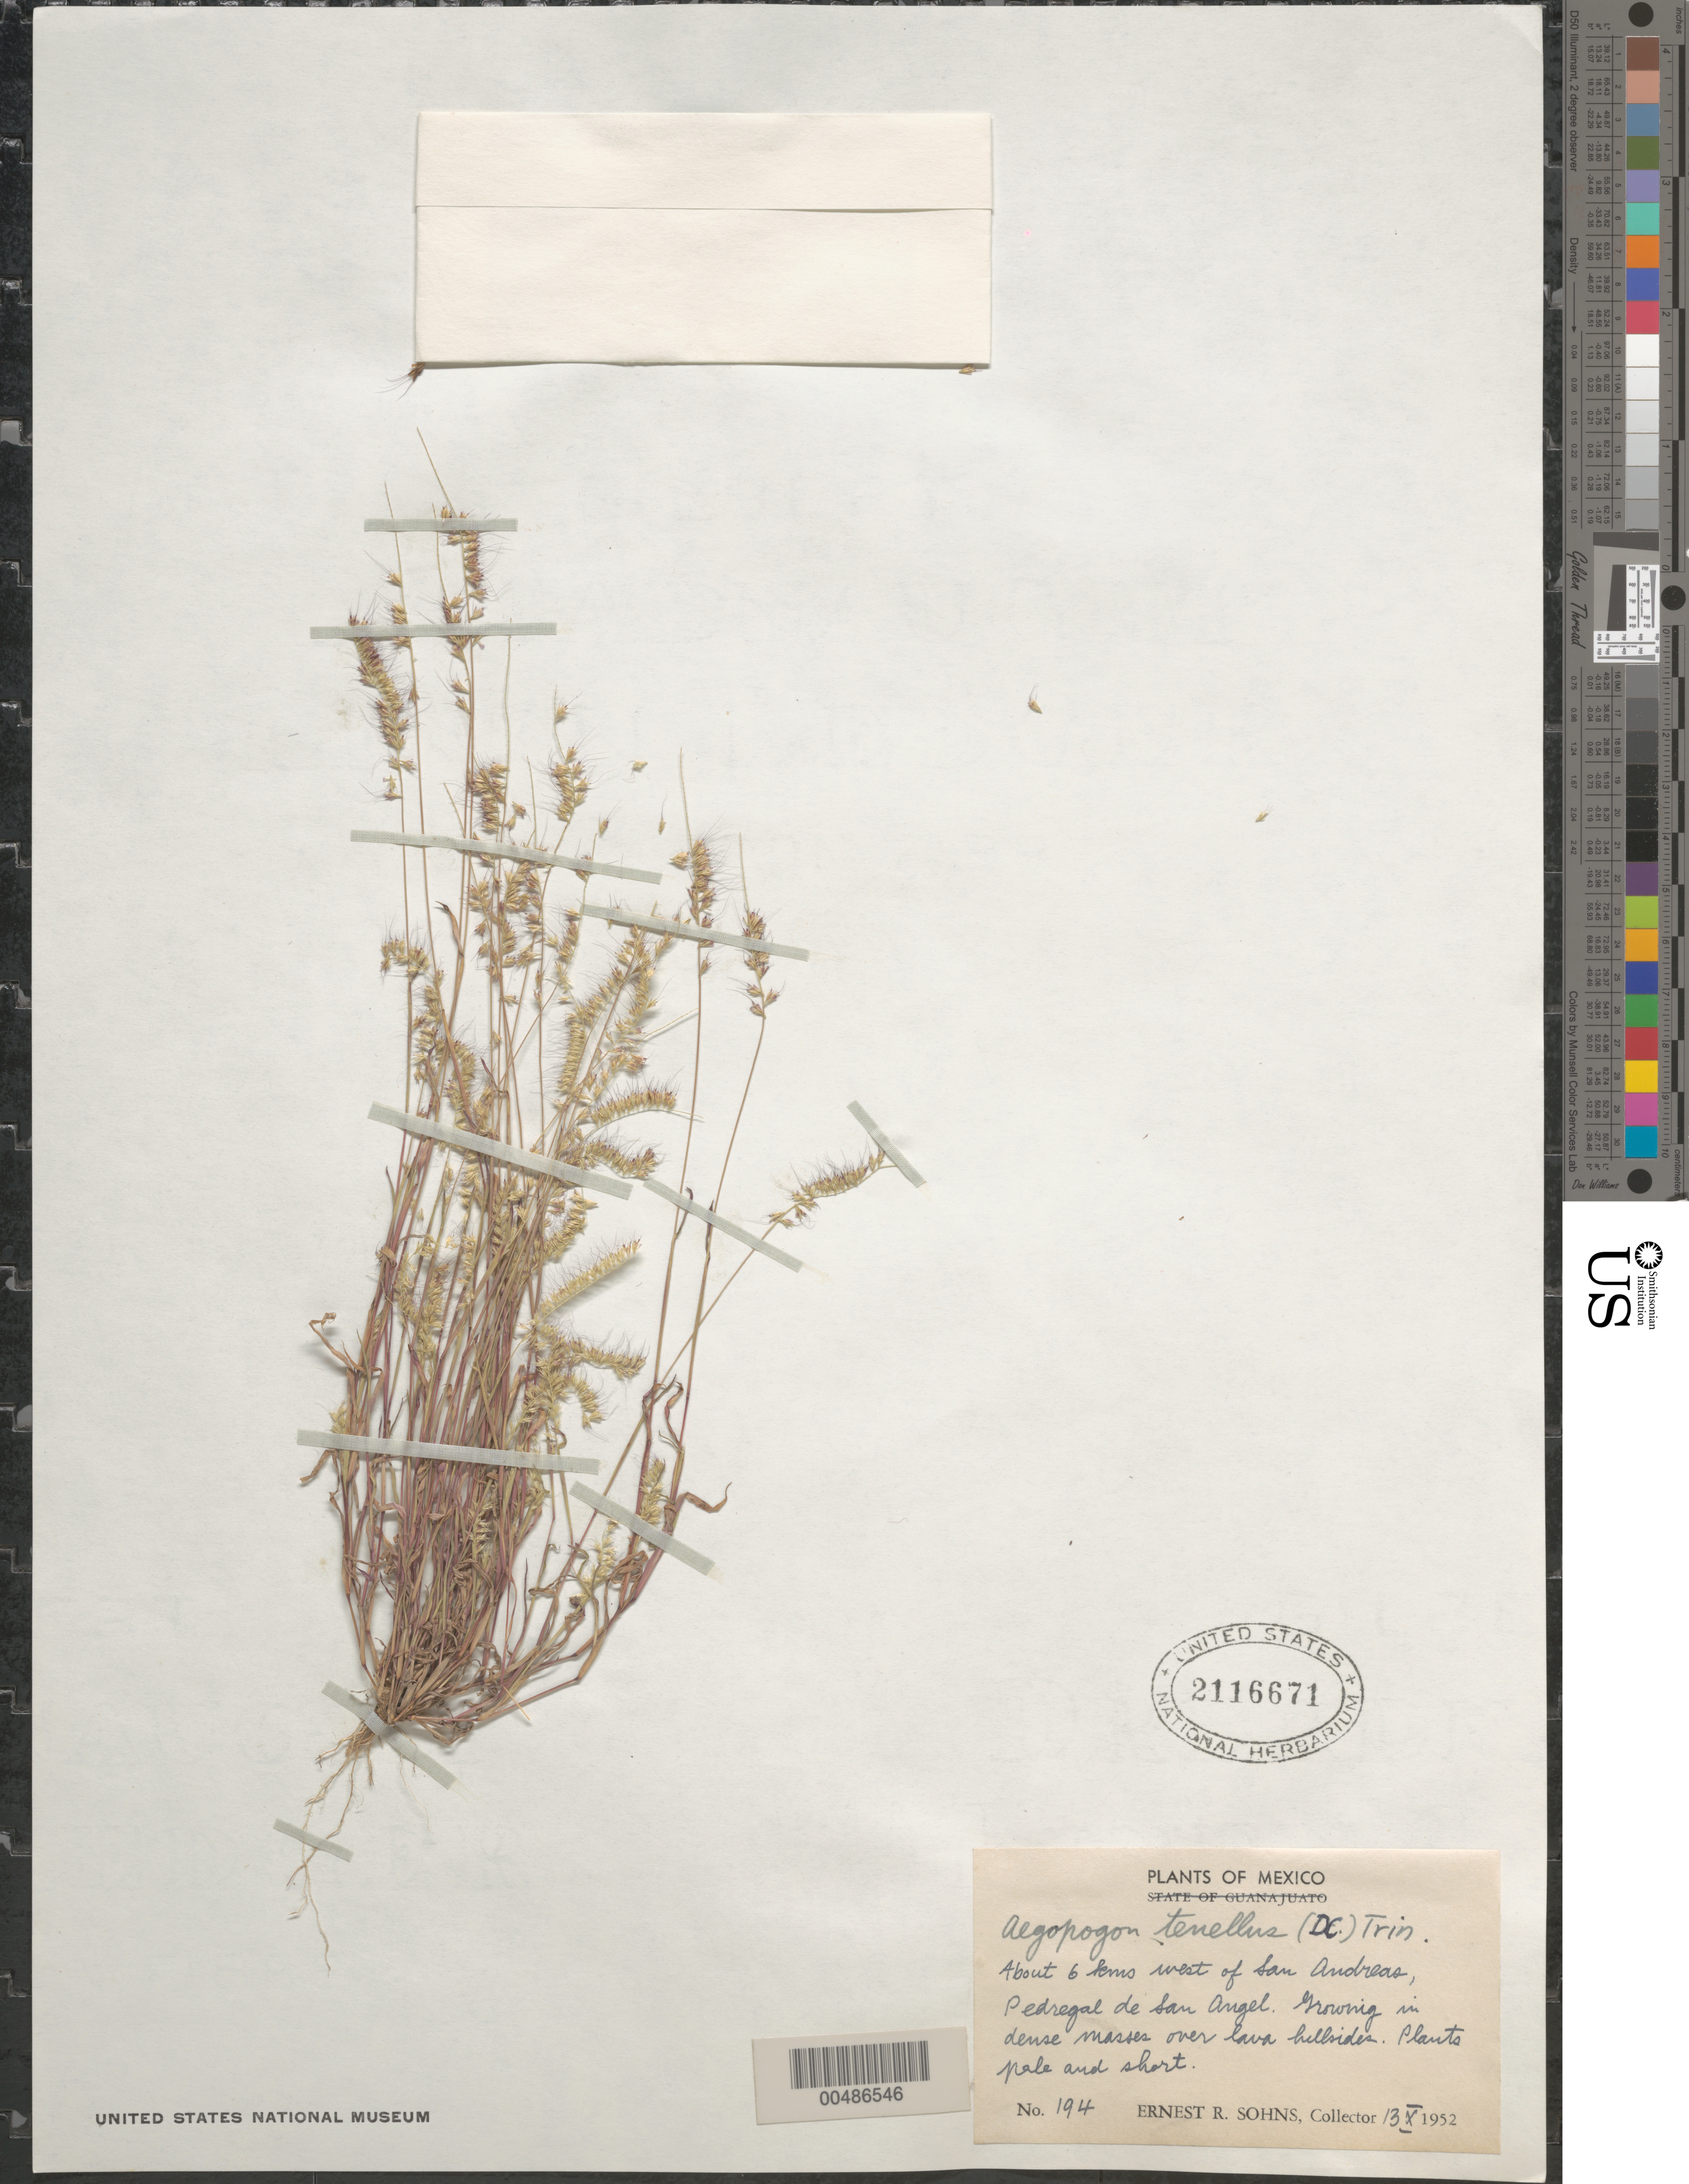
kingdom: Plantae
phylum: Tracheophyta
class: Liliopsida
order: Poales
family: Poaceae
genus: Aegopogon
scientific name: Aegopogon tenellus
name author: (DC.) Trin.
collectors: E. R. Sohns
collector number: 194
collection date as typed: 13 Dec 1952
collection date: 1952-12-13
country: Mexico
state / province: Distrito Federal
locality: about 6 km W of San Andreas, Pedregal de San Angel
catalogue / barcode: US 2116671